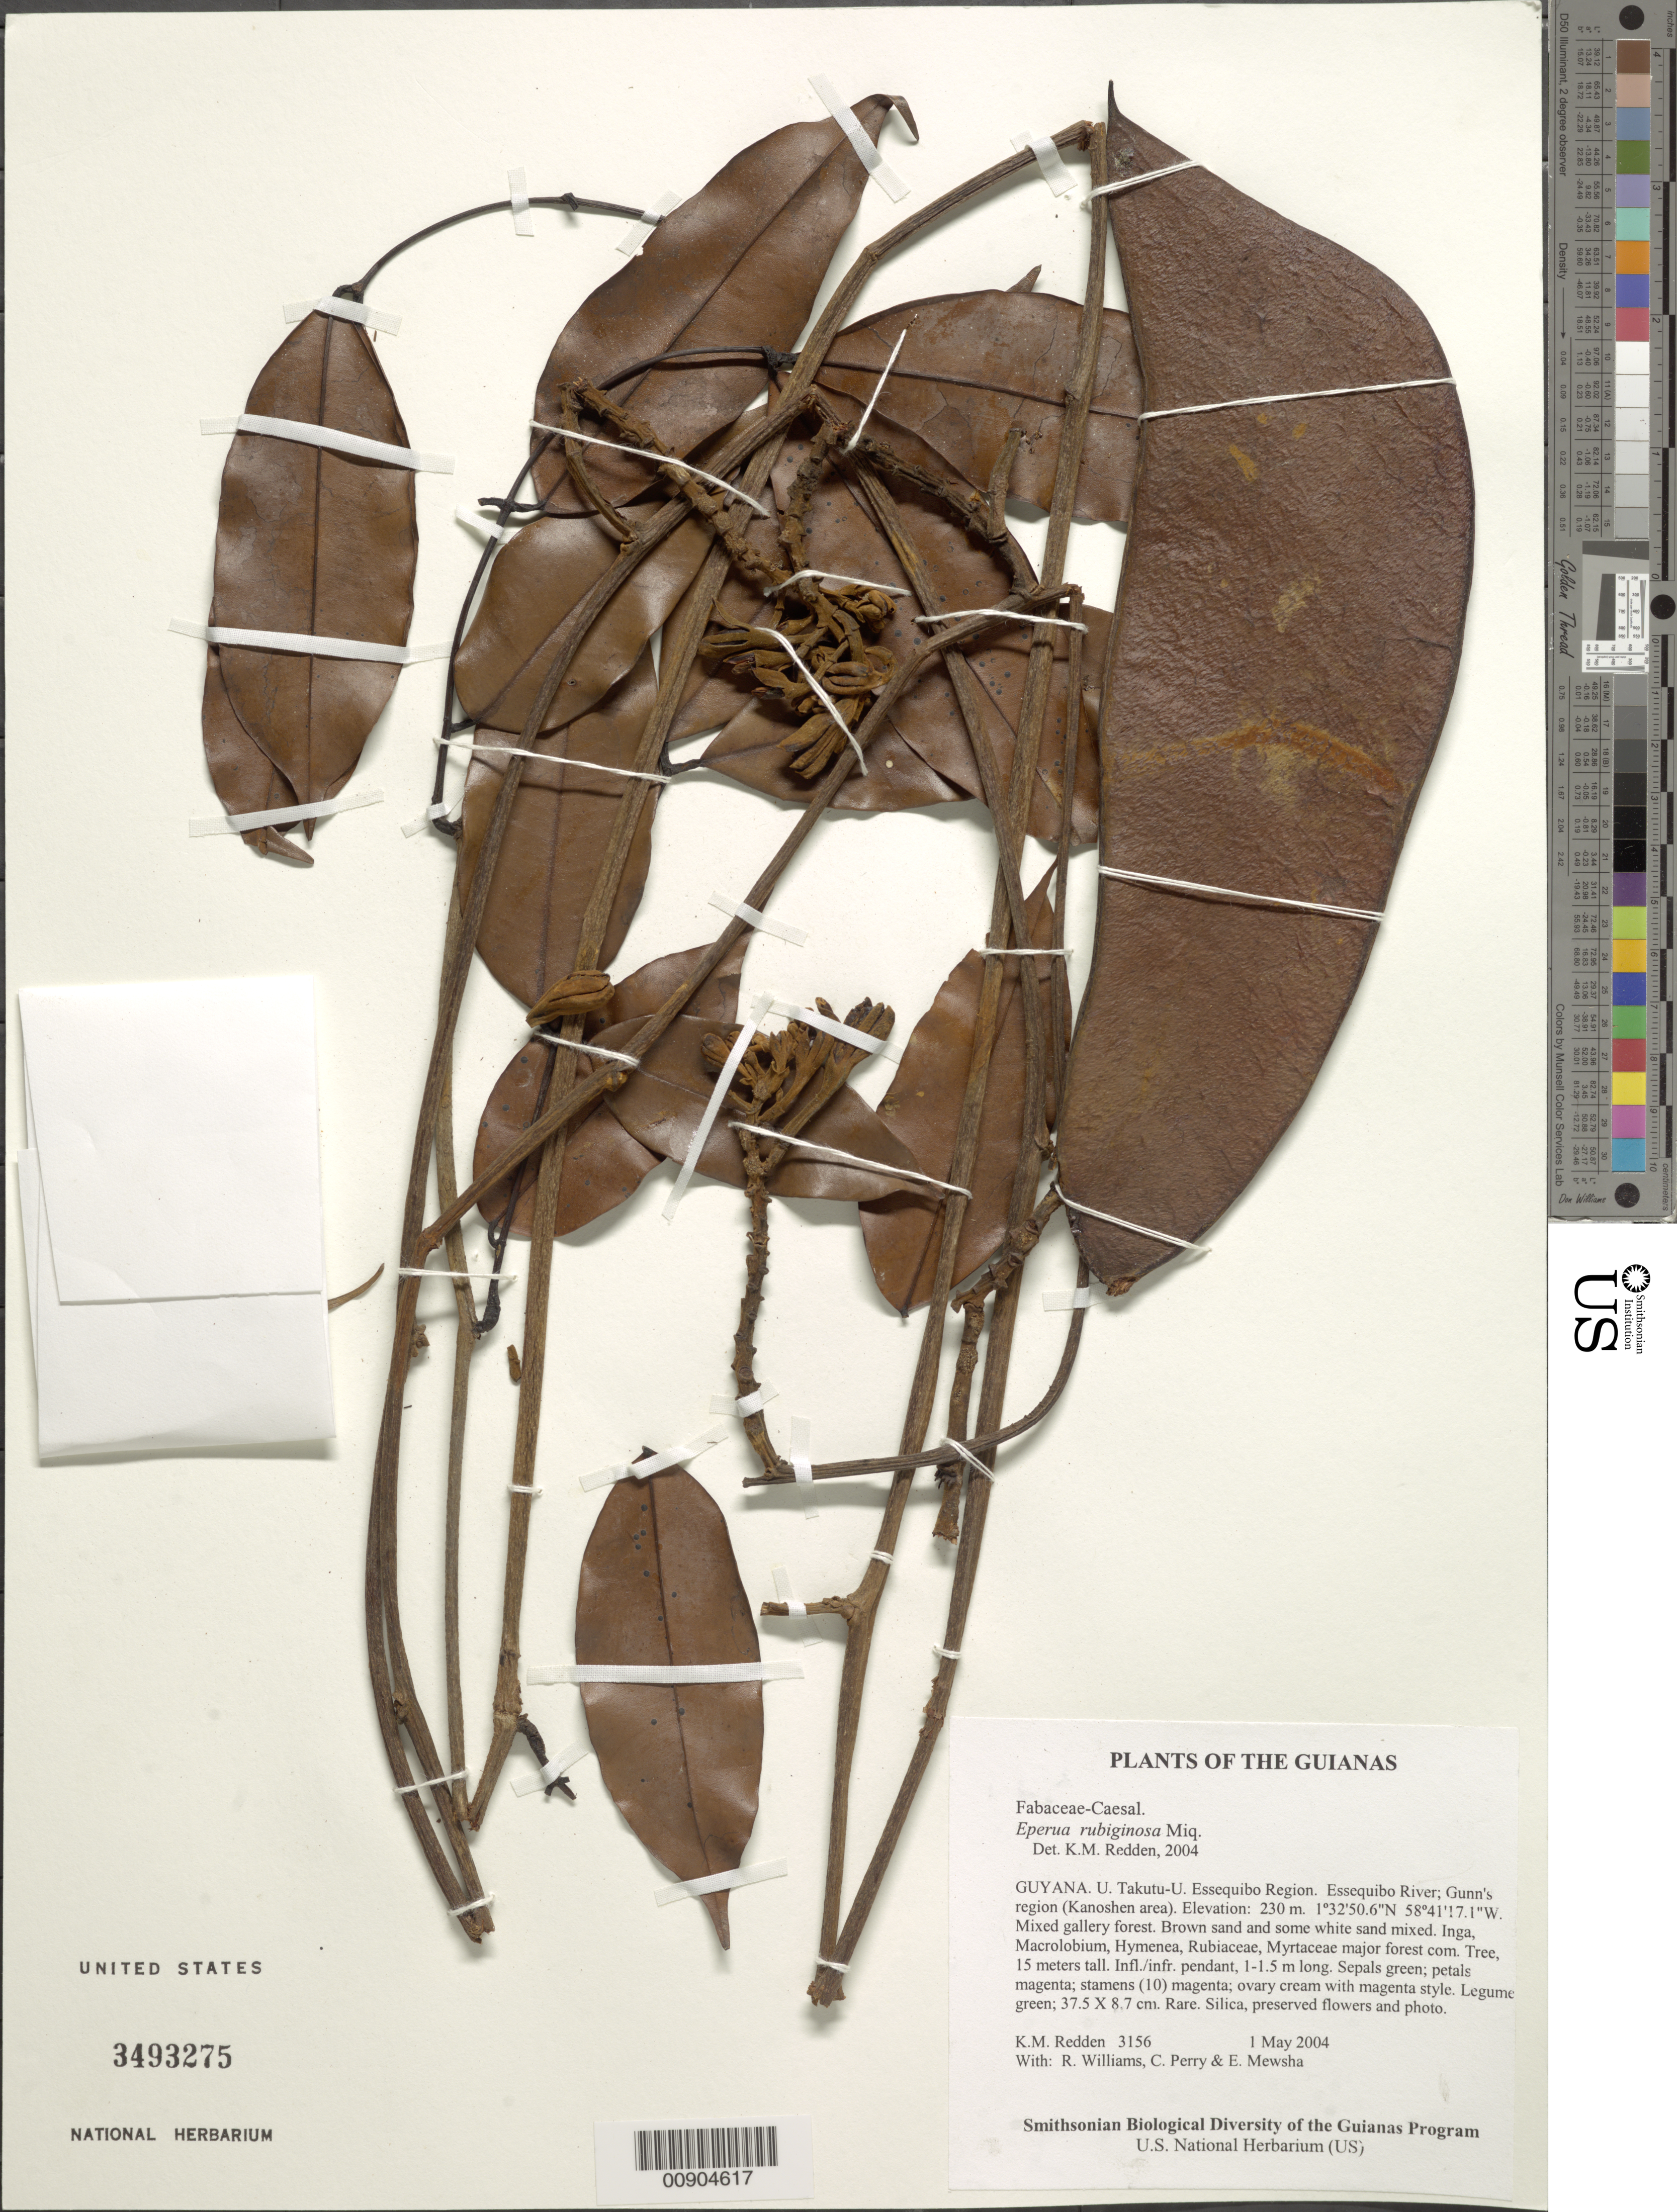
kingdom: Plantae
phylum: Tracheophyta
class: Magnoliopsida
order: Fabales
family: Fabaceae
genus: Eperua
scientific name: Eperua rubiginosa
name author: Miq.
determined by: Redden, K. M.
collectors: K. M. Redden, R. Williams, C. Perry & E. Mewsha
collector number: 3156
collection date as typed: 1 May 2004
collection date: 2004-05-01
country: Guyana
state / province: U. Takutu-U. Essequibo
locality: Essequibo River; Gunn's region (Kanoshen area)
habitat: Mixed gallery forest. Brown sand and some white sand mixed. Inga, Macrolobium, Hymenea, Rubiaceae, Myrtaceae major components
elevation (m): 230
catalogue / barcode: US 3493275